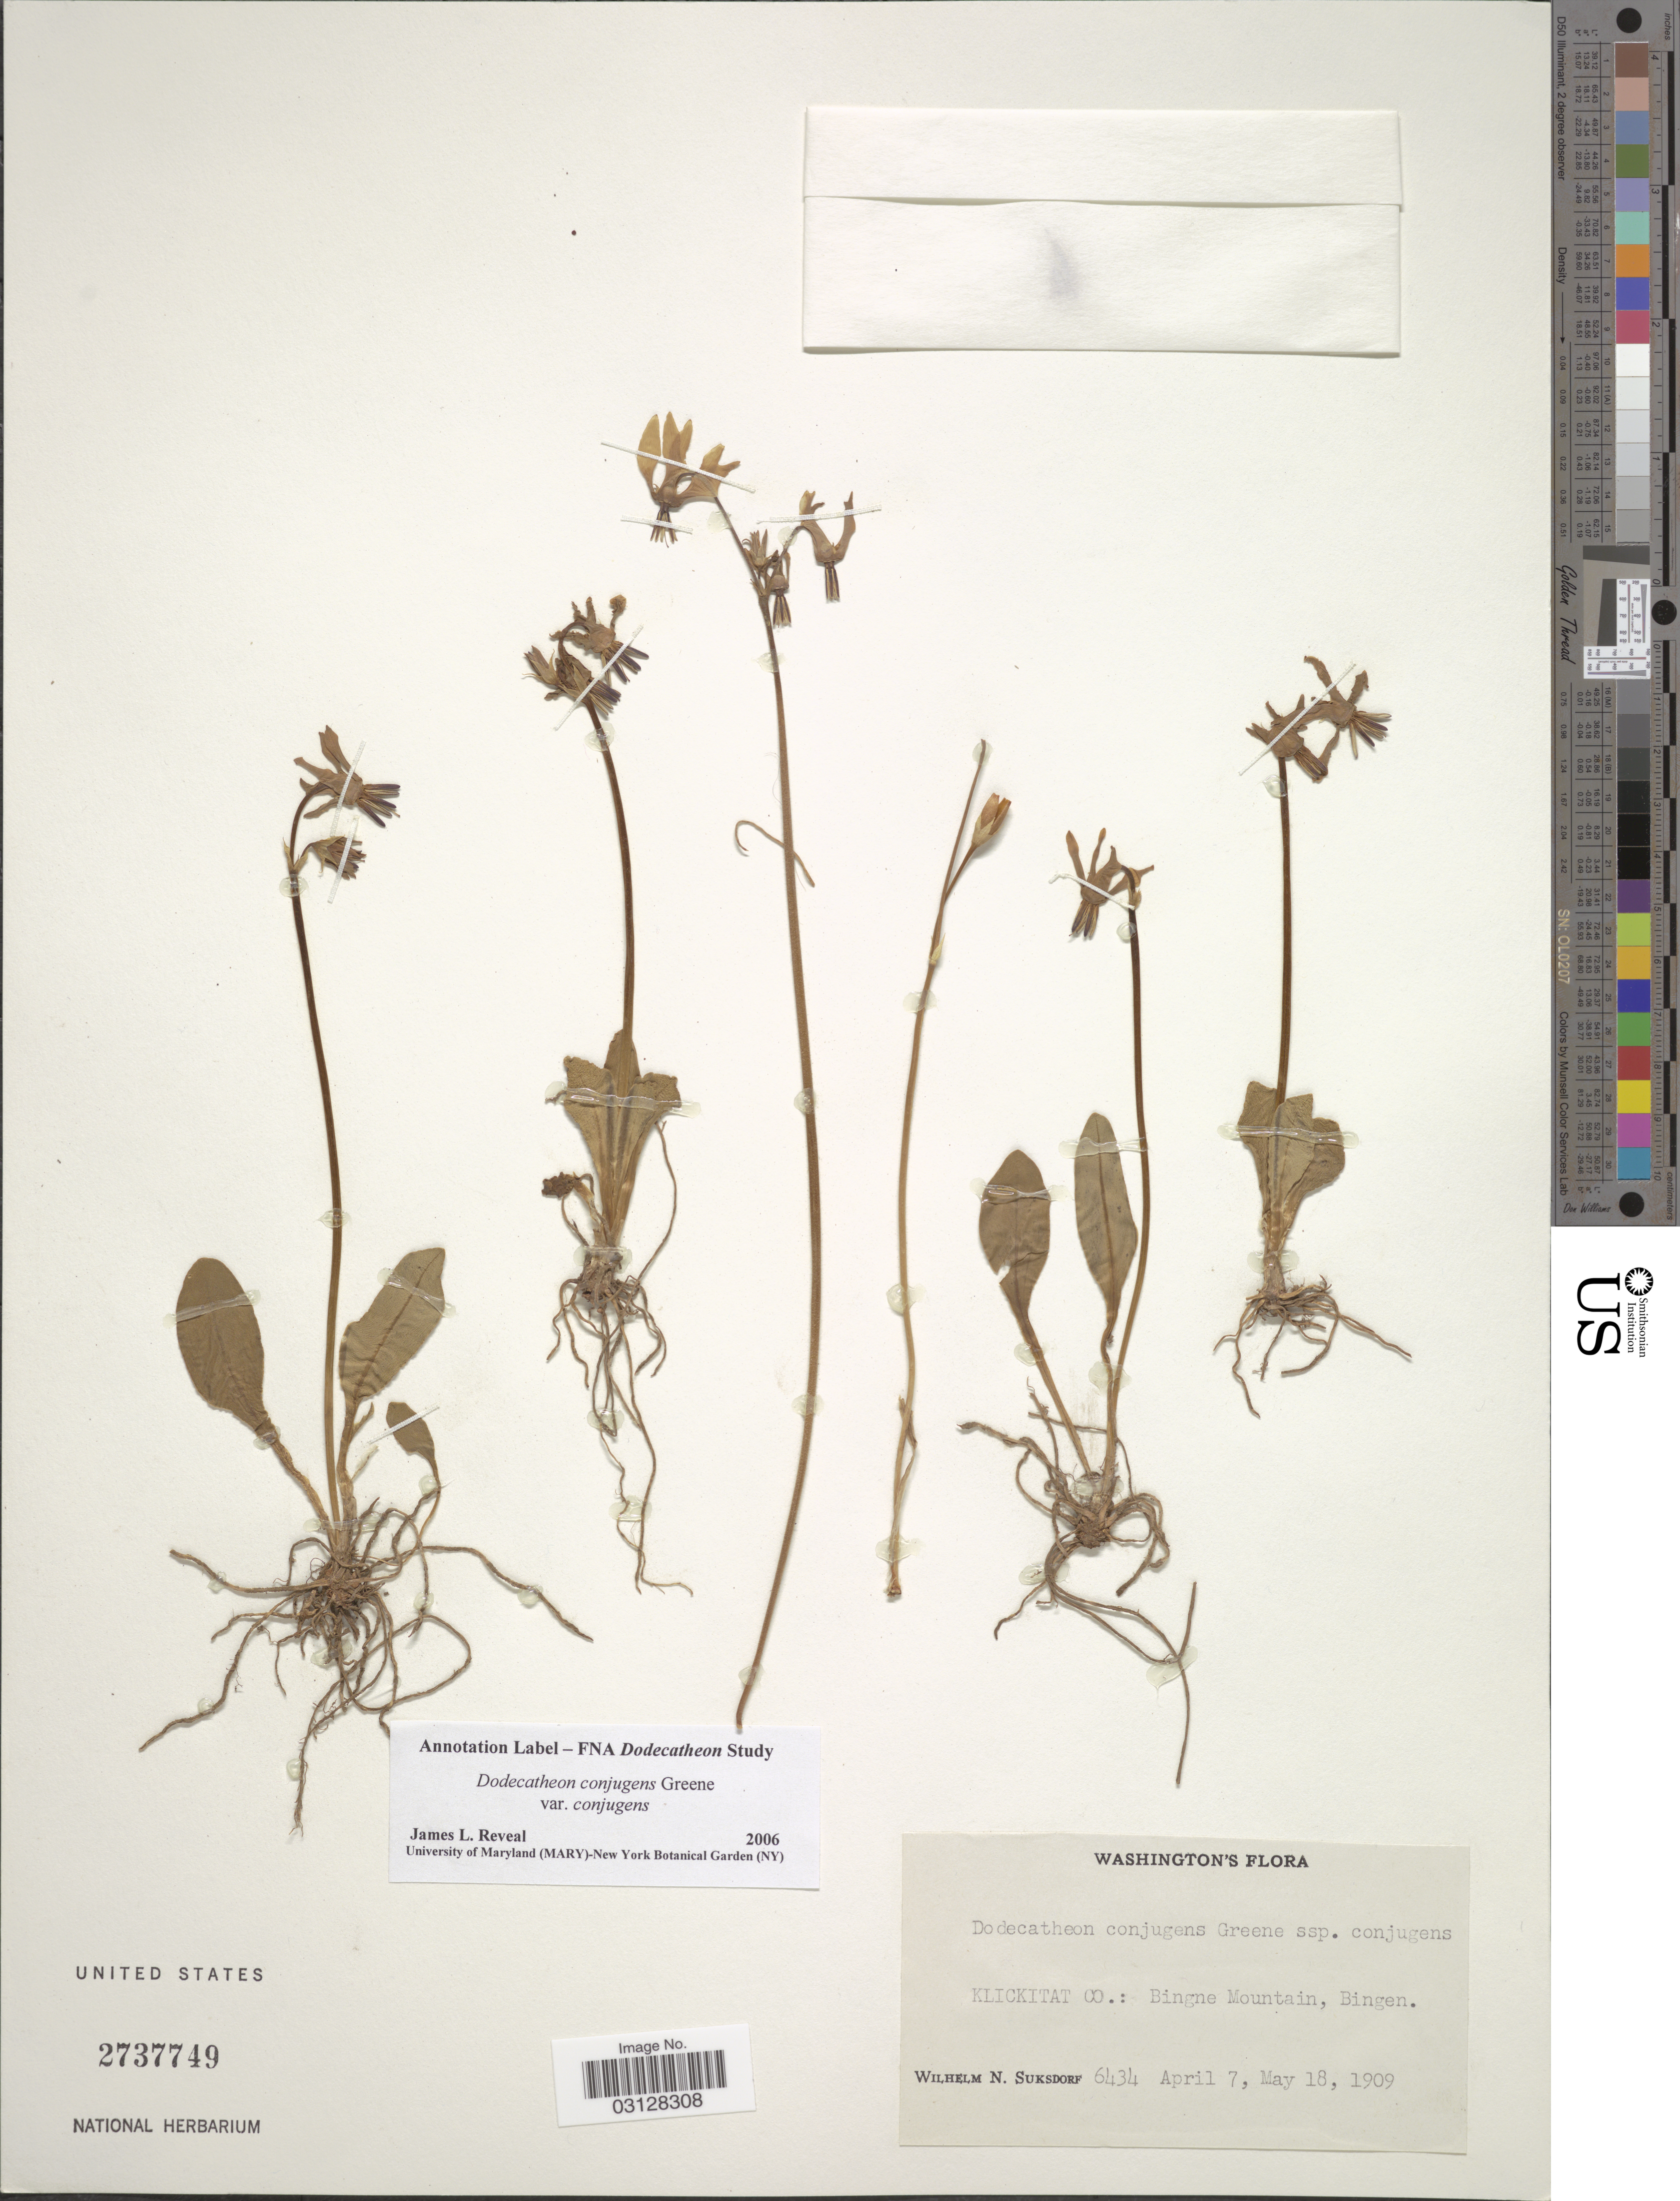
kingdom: Plantae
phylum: Tracheophyta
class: Magnoliopsida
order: Ericales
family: Primulaceae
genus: Dodecatheon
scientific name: Dodecatheon conjugens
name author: Greene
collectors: W. N. Suksdorf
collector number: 6434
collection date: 1909-04-07/1909-05-18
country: United States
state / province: Washington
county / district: Klickitat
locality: Klickitat Co.: Bingne Mountain, Bingen.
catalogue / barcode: US 2737749